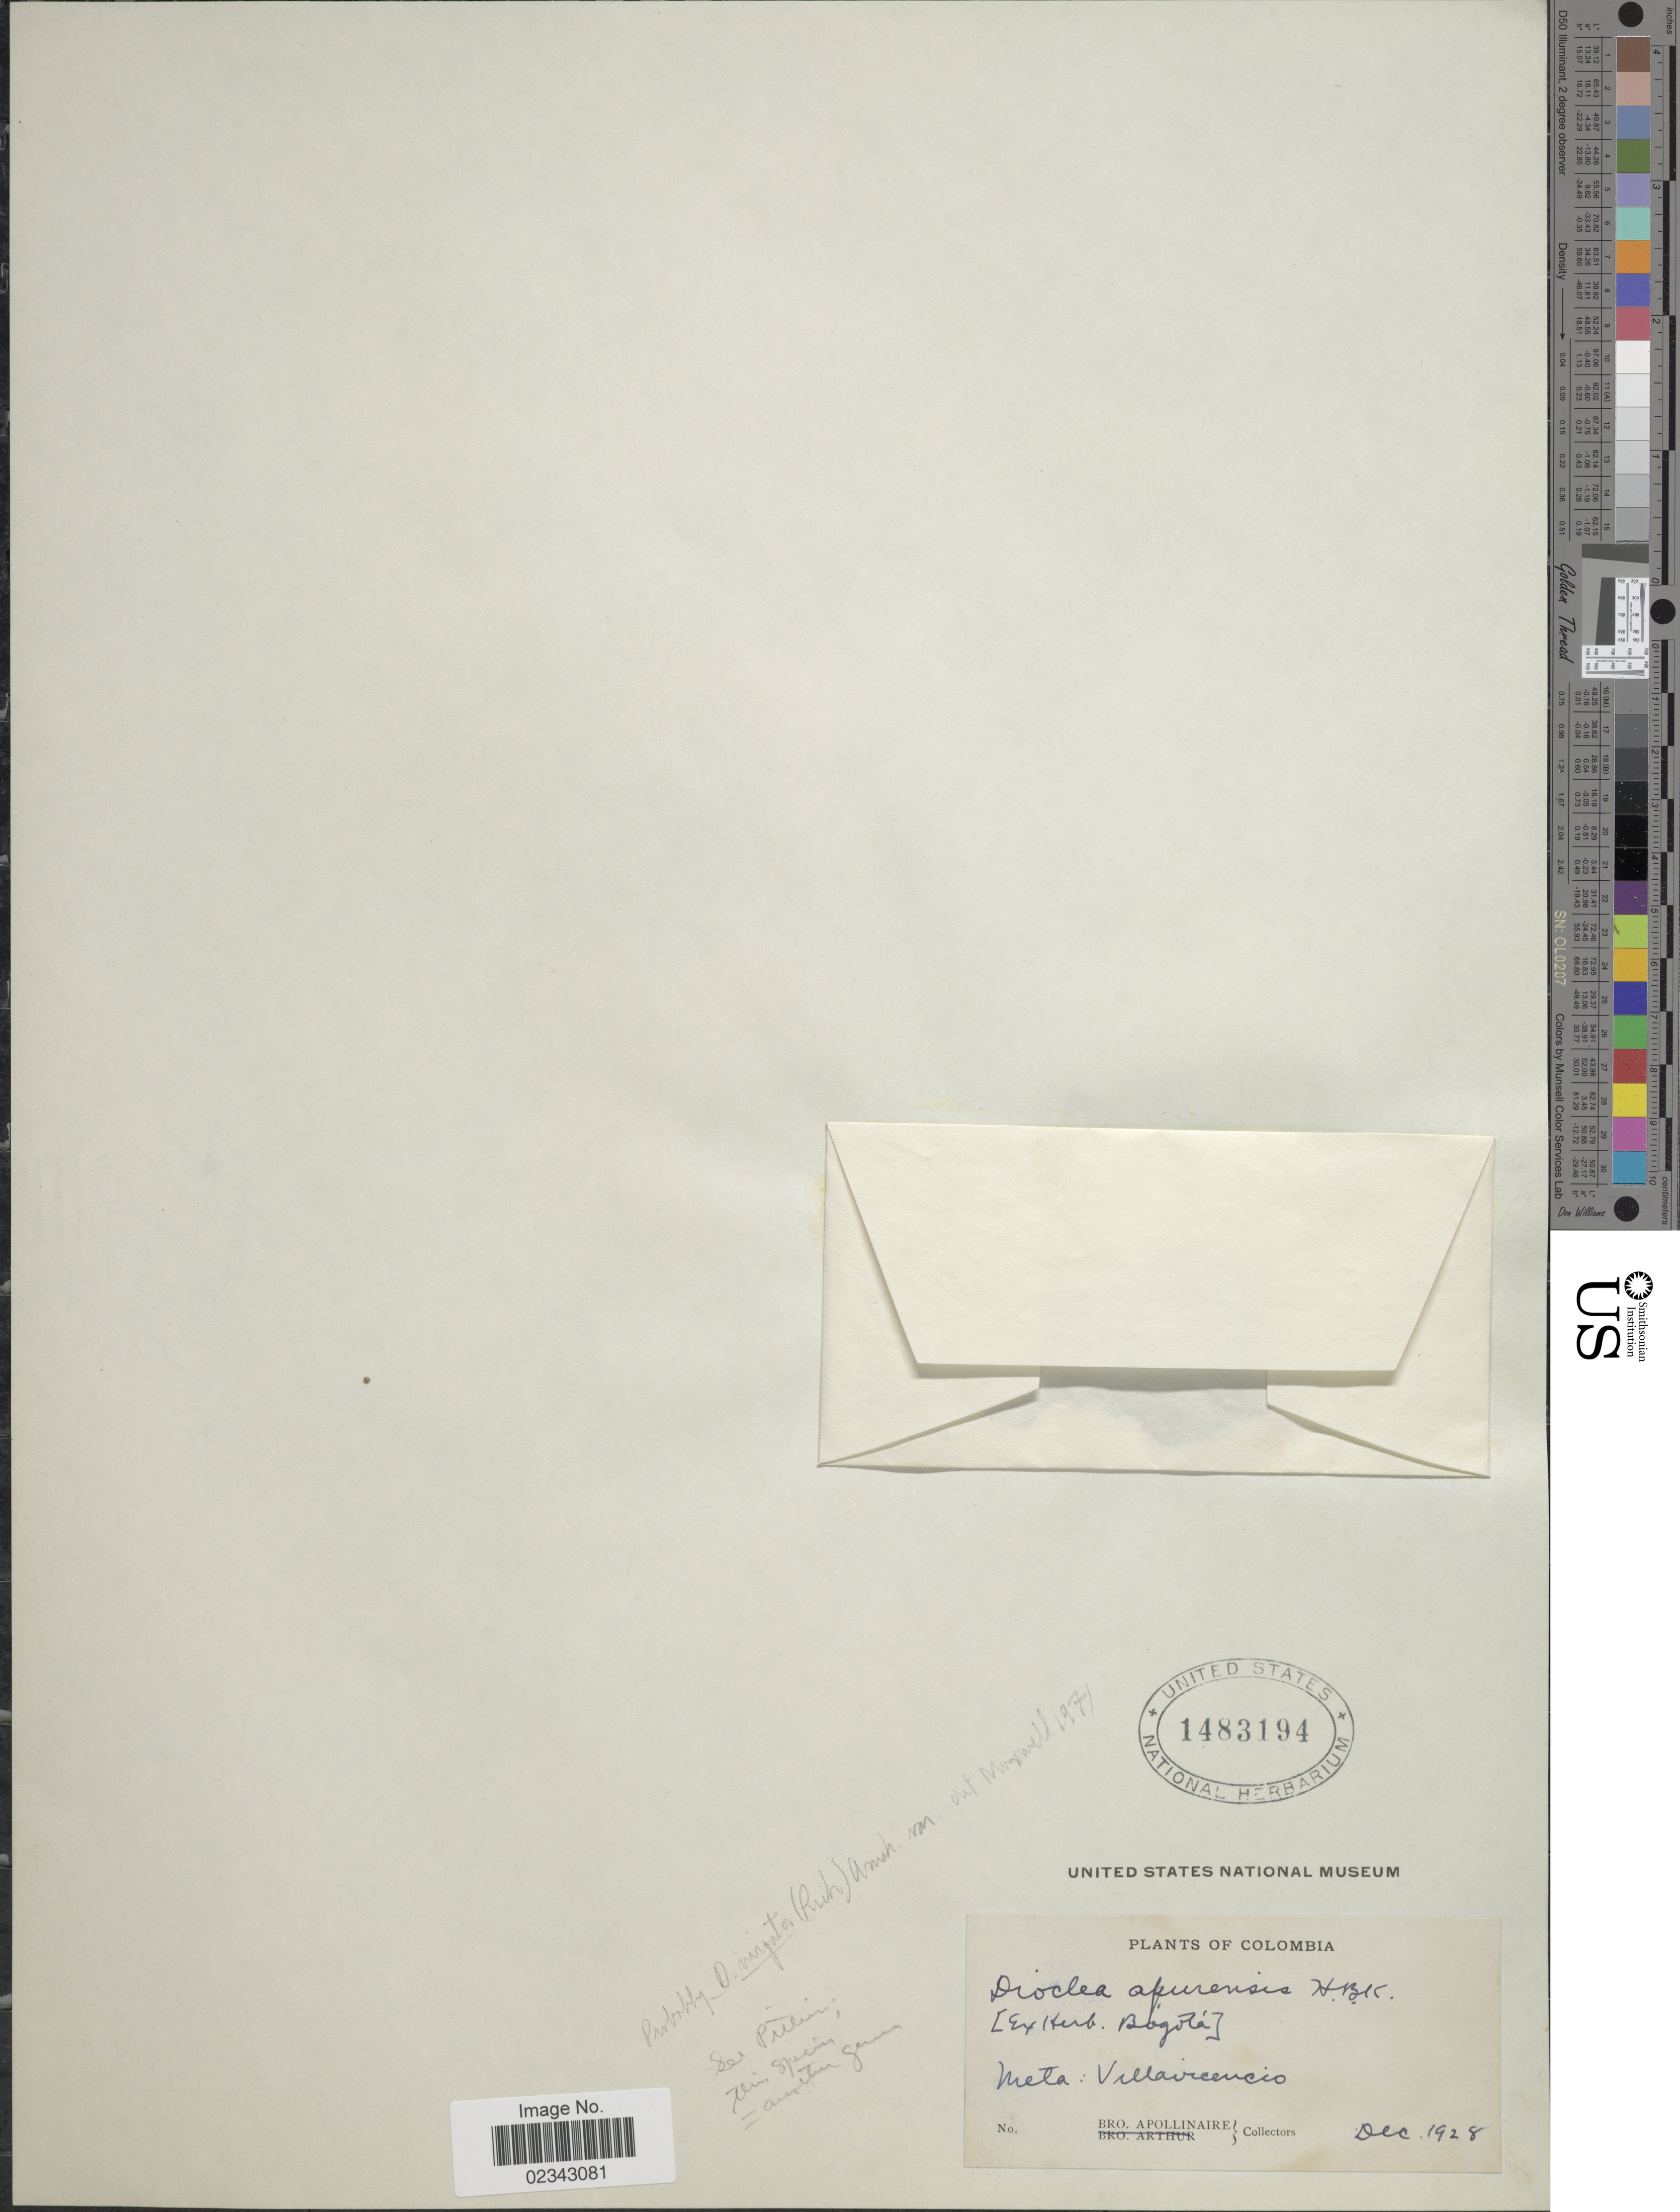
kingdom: Plantae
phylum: Tracheophyta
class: Magnoliopsida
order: Fabales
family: Fabaceae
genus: Dioclea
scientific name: Dioclea apurensis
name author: Kunth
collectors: Bro. Apollinaire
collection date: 1928-12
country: Colombia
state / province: Meta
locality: Villavicencio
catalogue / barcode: US 1483194